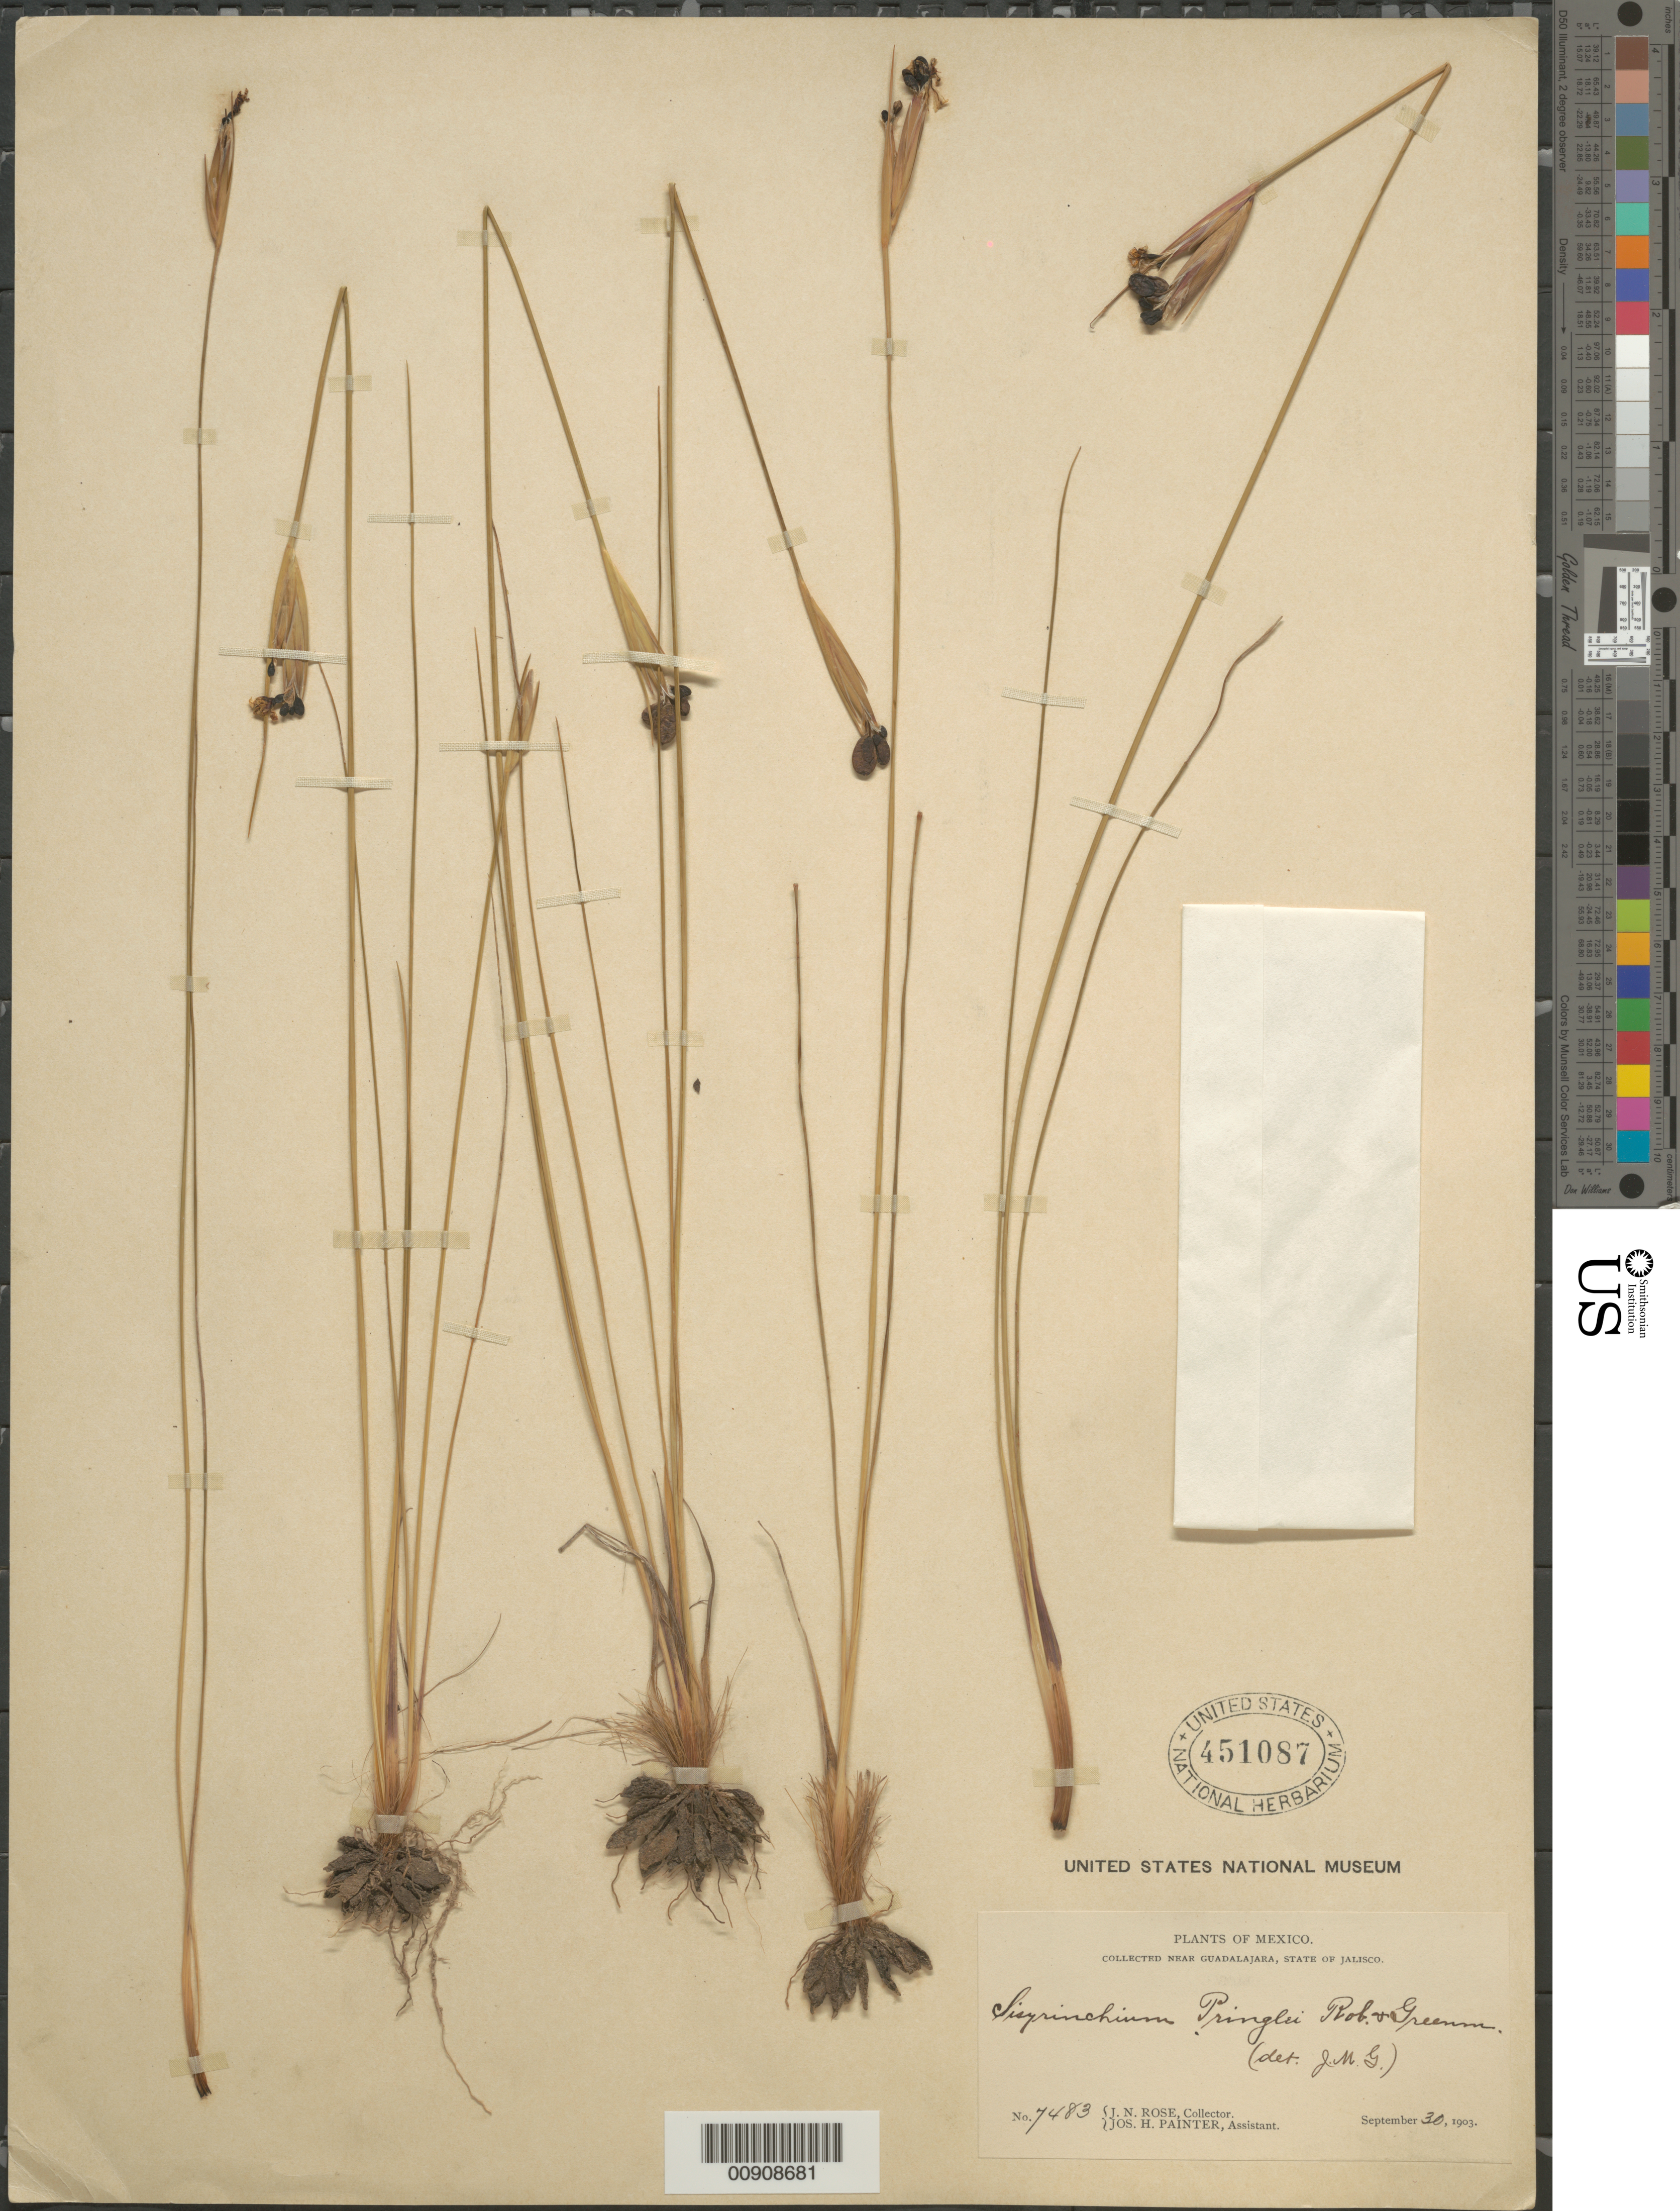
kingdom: Plantae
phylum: Tracheophyta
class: Liliopsida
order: Asparagales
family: Iridaceae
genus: Sisyrinchium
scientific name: Sisyrinchium pringlei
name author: B.L. Rob. & Greenm.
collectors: J. N. Rose & J. H. Painter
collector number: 7483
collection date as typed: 30 Sep 1903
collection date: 1903-09-30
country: Mexico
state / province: Jalisco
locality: Near Guadalajara, State of Jalisco.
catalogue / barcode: US 451087